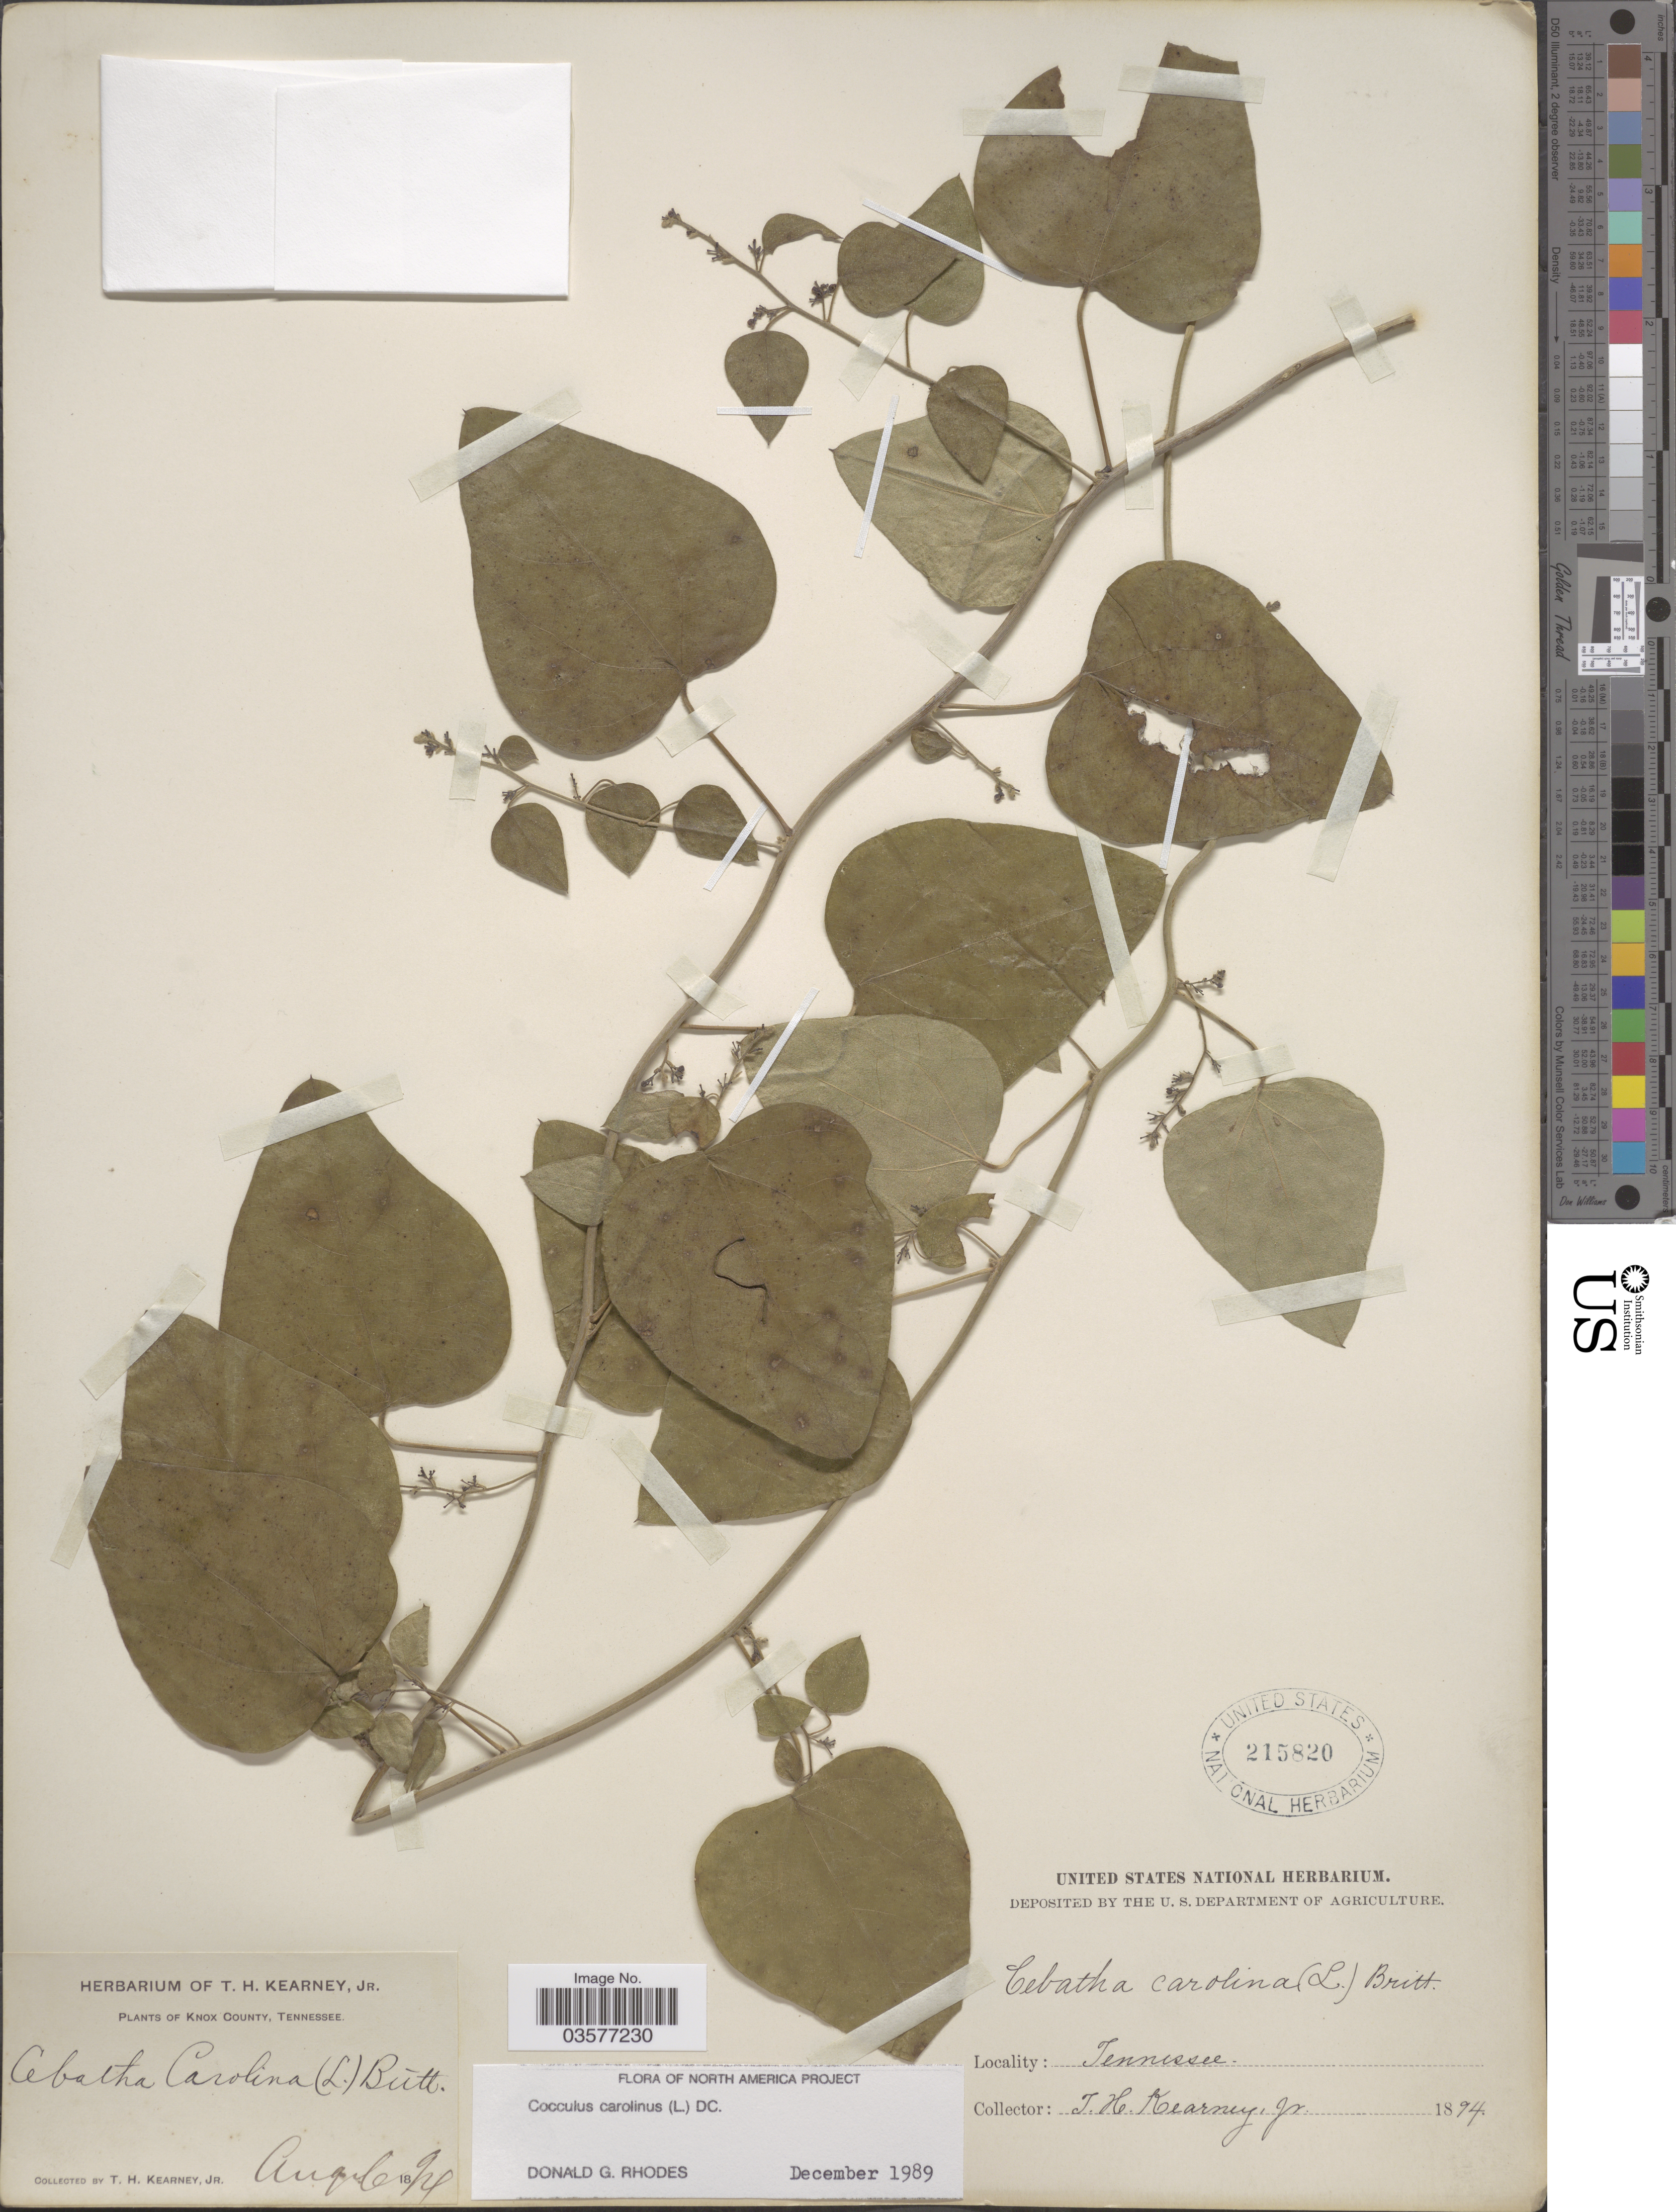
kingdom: Plantae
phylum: Tracheophyta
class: Magnoliopsida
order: Ranunculales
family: Menispermaceae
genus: Cocculus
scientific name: Cocculus carolinus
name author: (L.) DC.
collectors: T. H. Kearney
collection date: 1894-08-06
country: United States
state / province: Tennessee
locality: Knox County.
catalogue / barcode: US 215820